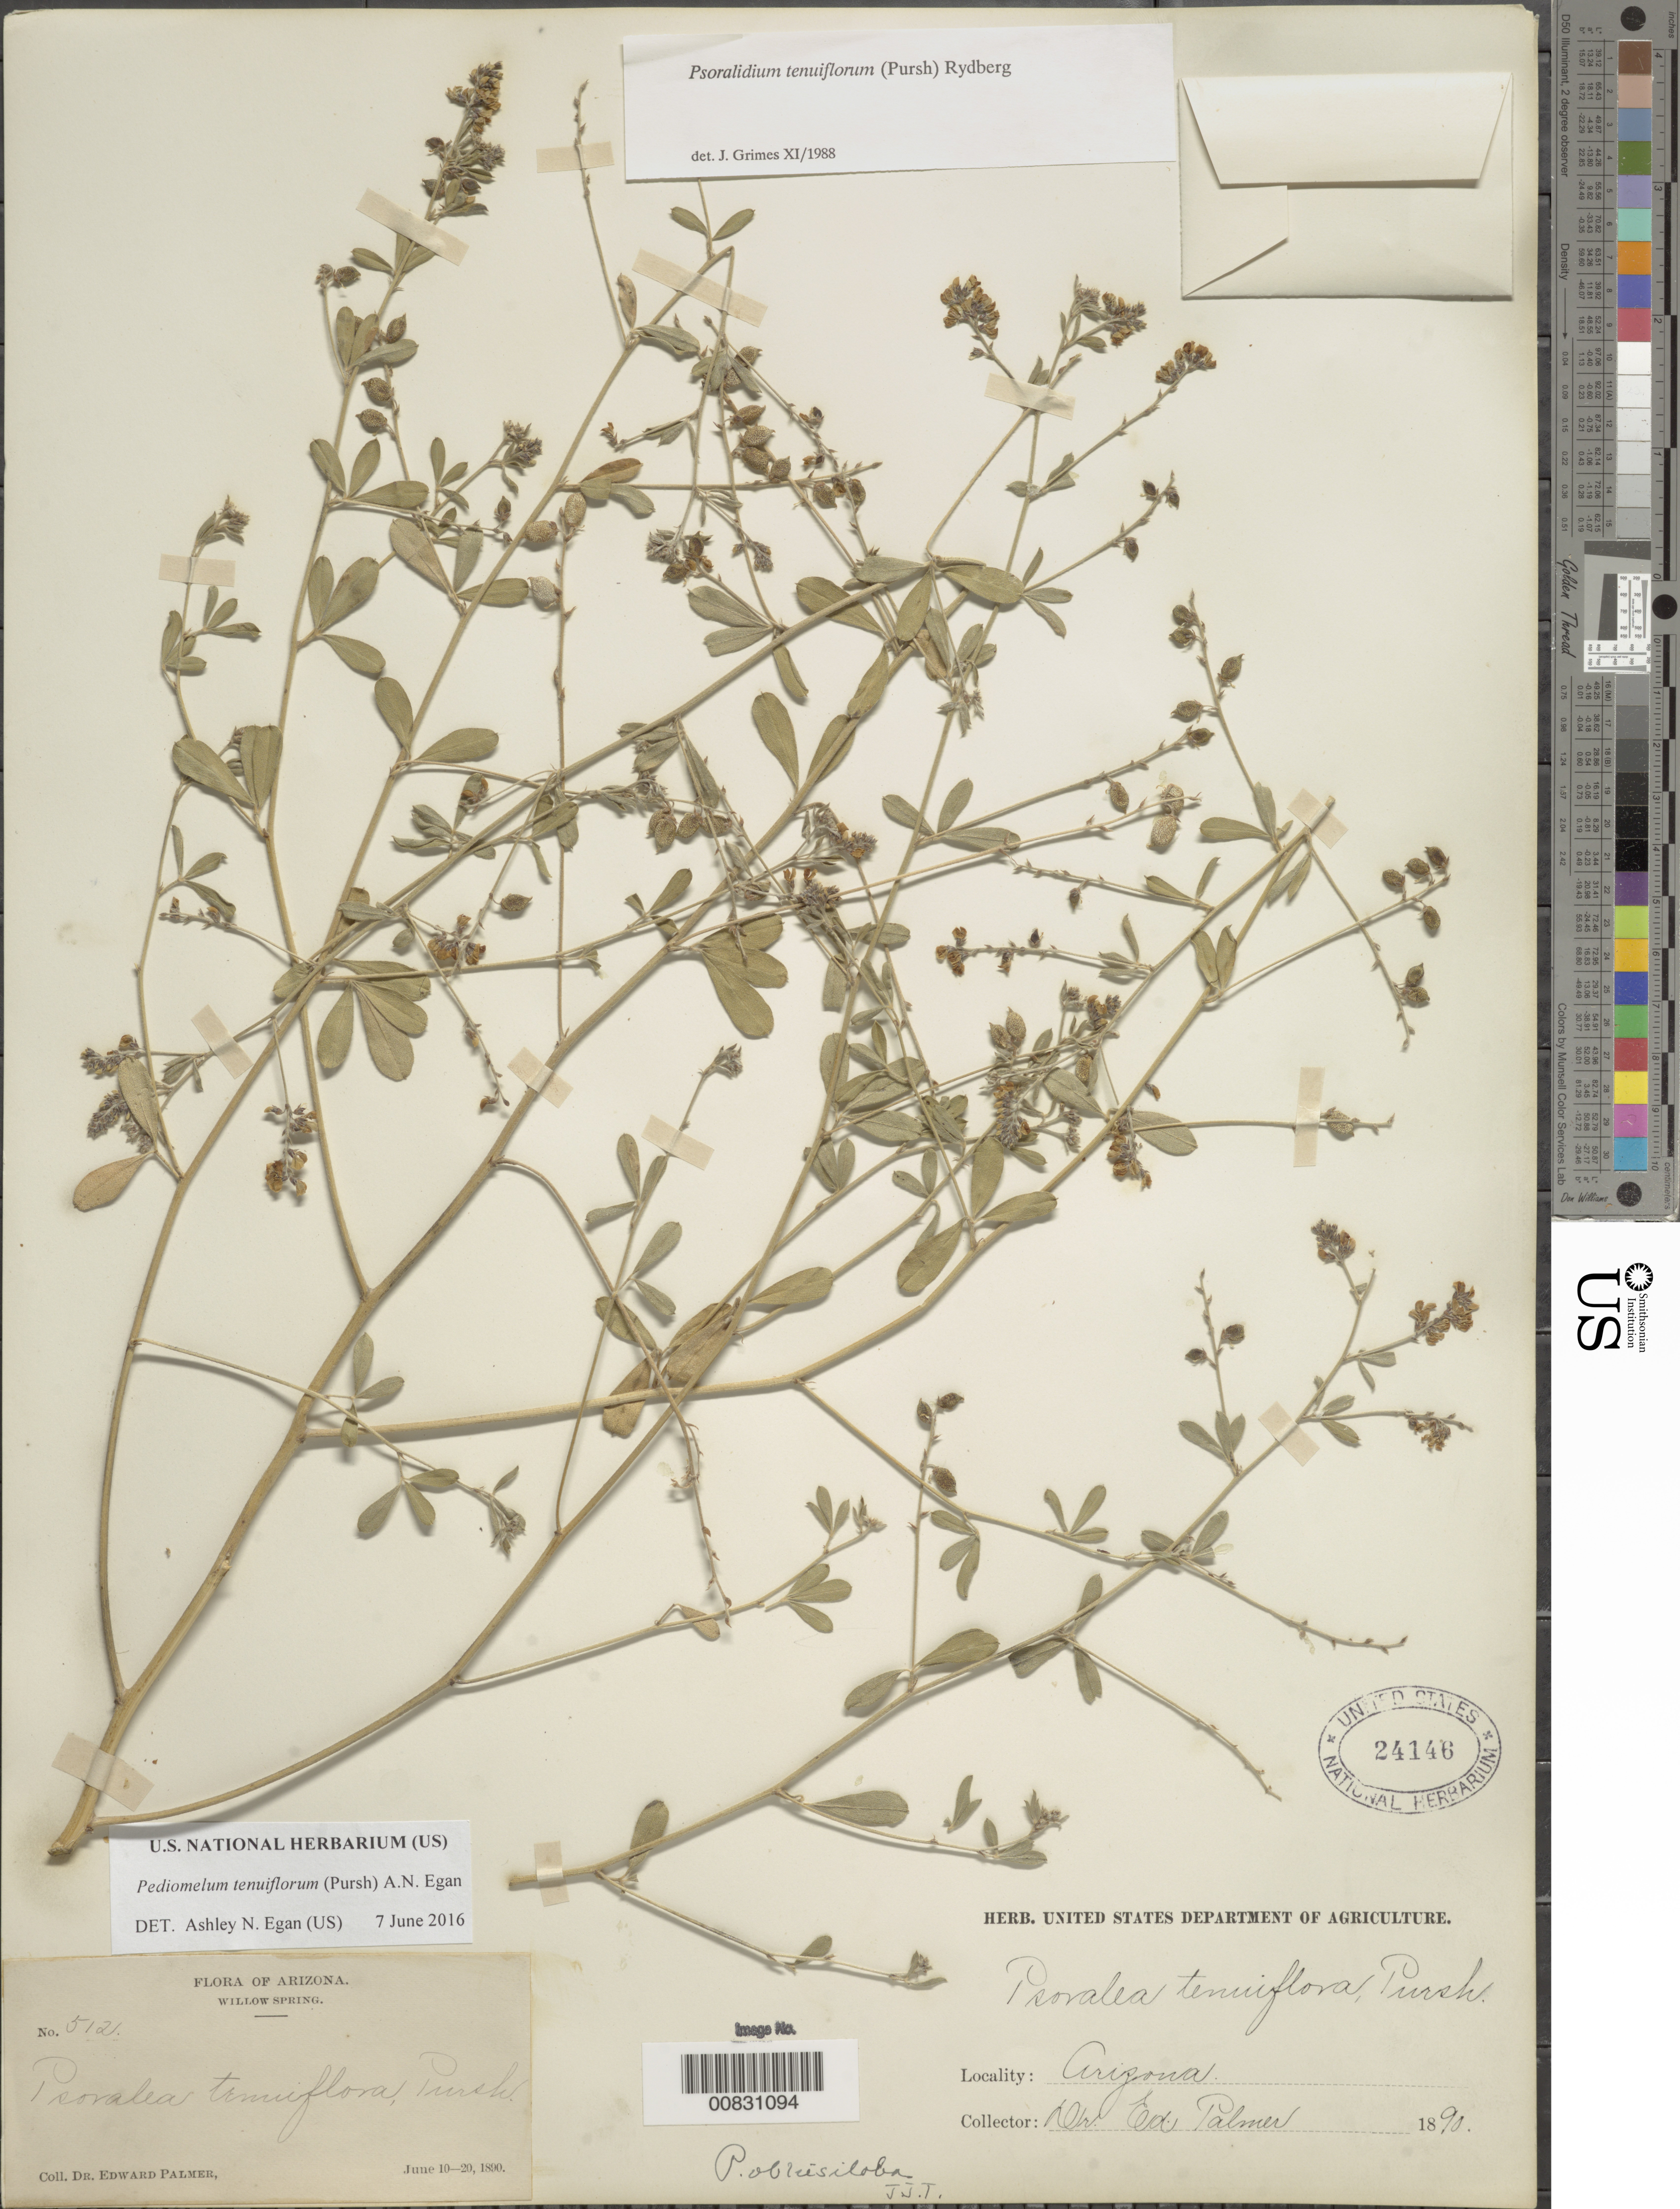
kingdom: Plantae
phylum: Tracheophyta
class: Magnoliopsida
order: Fabales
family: Fabaceae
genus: Psoralidium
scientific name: Psoralidium tenuiflorum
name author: (Pursh) Rydb.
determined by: Grimes, J. W.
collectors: E. Palmer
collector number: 512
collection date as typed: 10 Jun 1890 to 20 Jun 1890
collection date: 1890-06-10/1890-06-20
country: United States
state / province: Arizona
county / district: Coconino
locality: Willow Spring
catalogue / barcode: US 24146